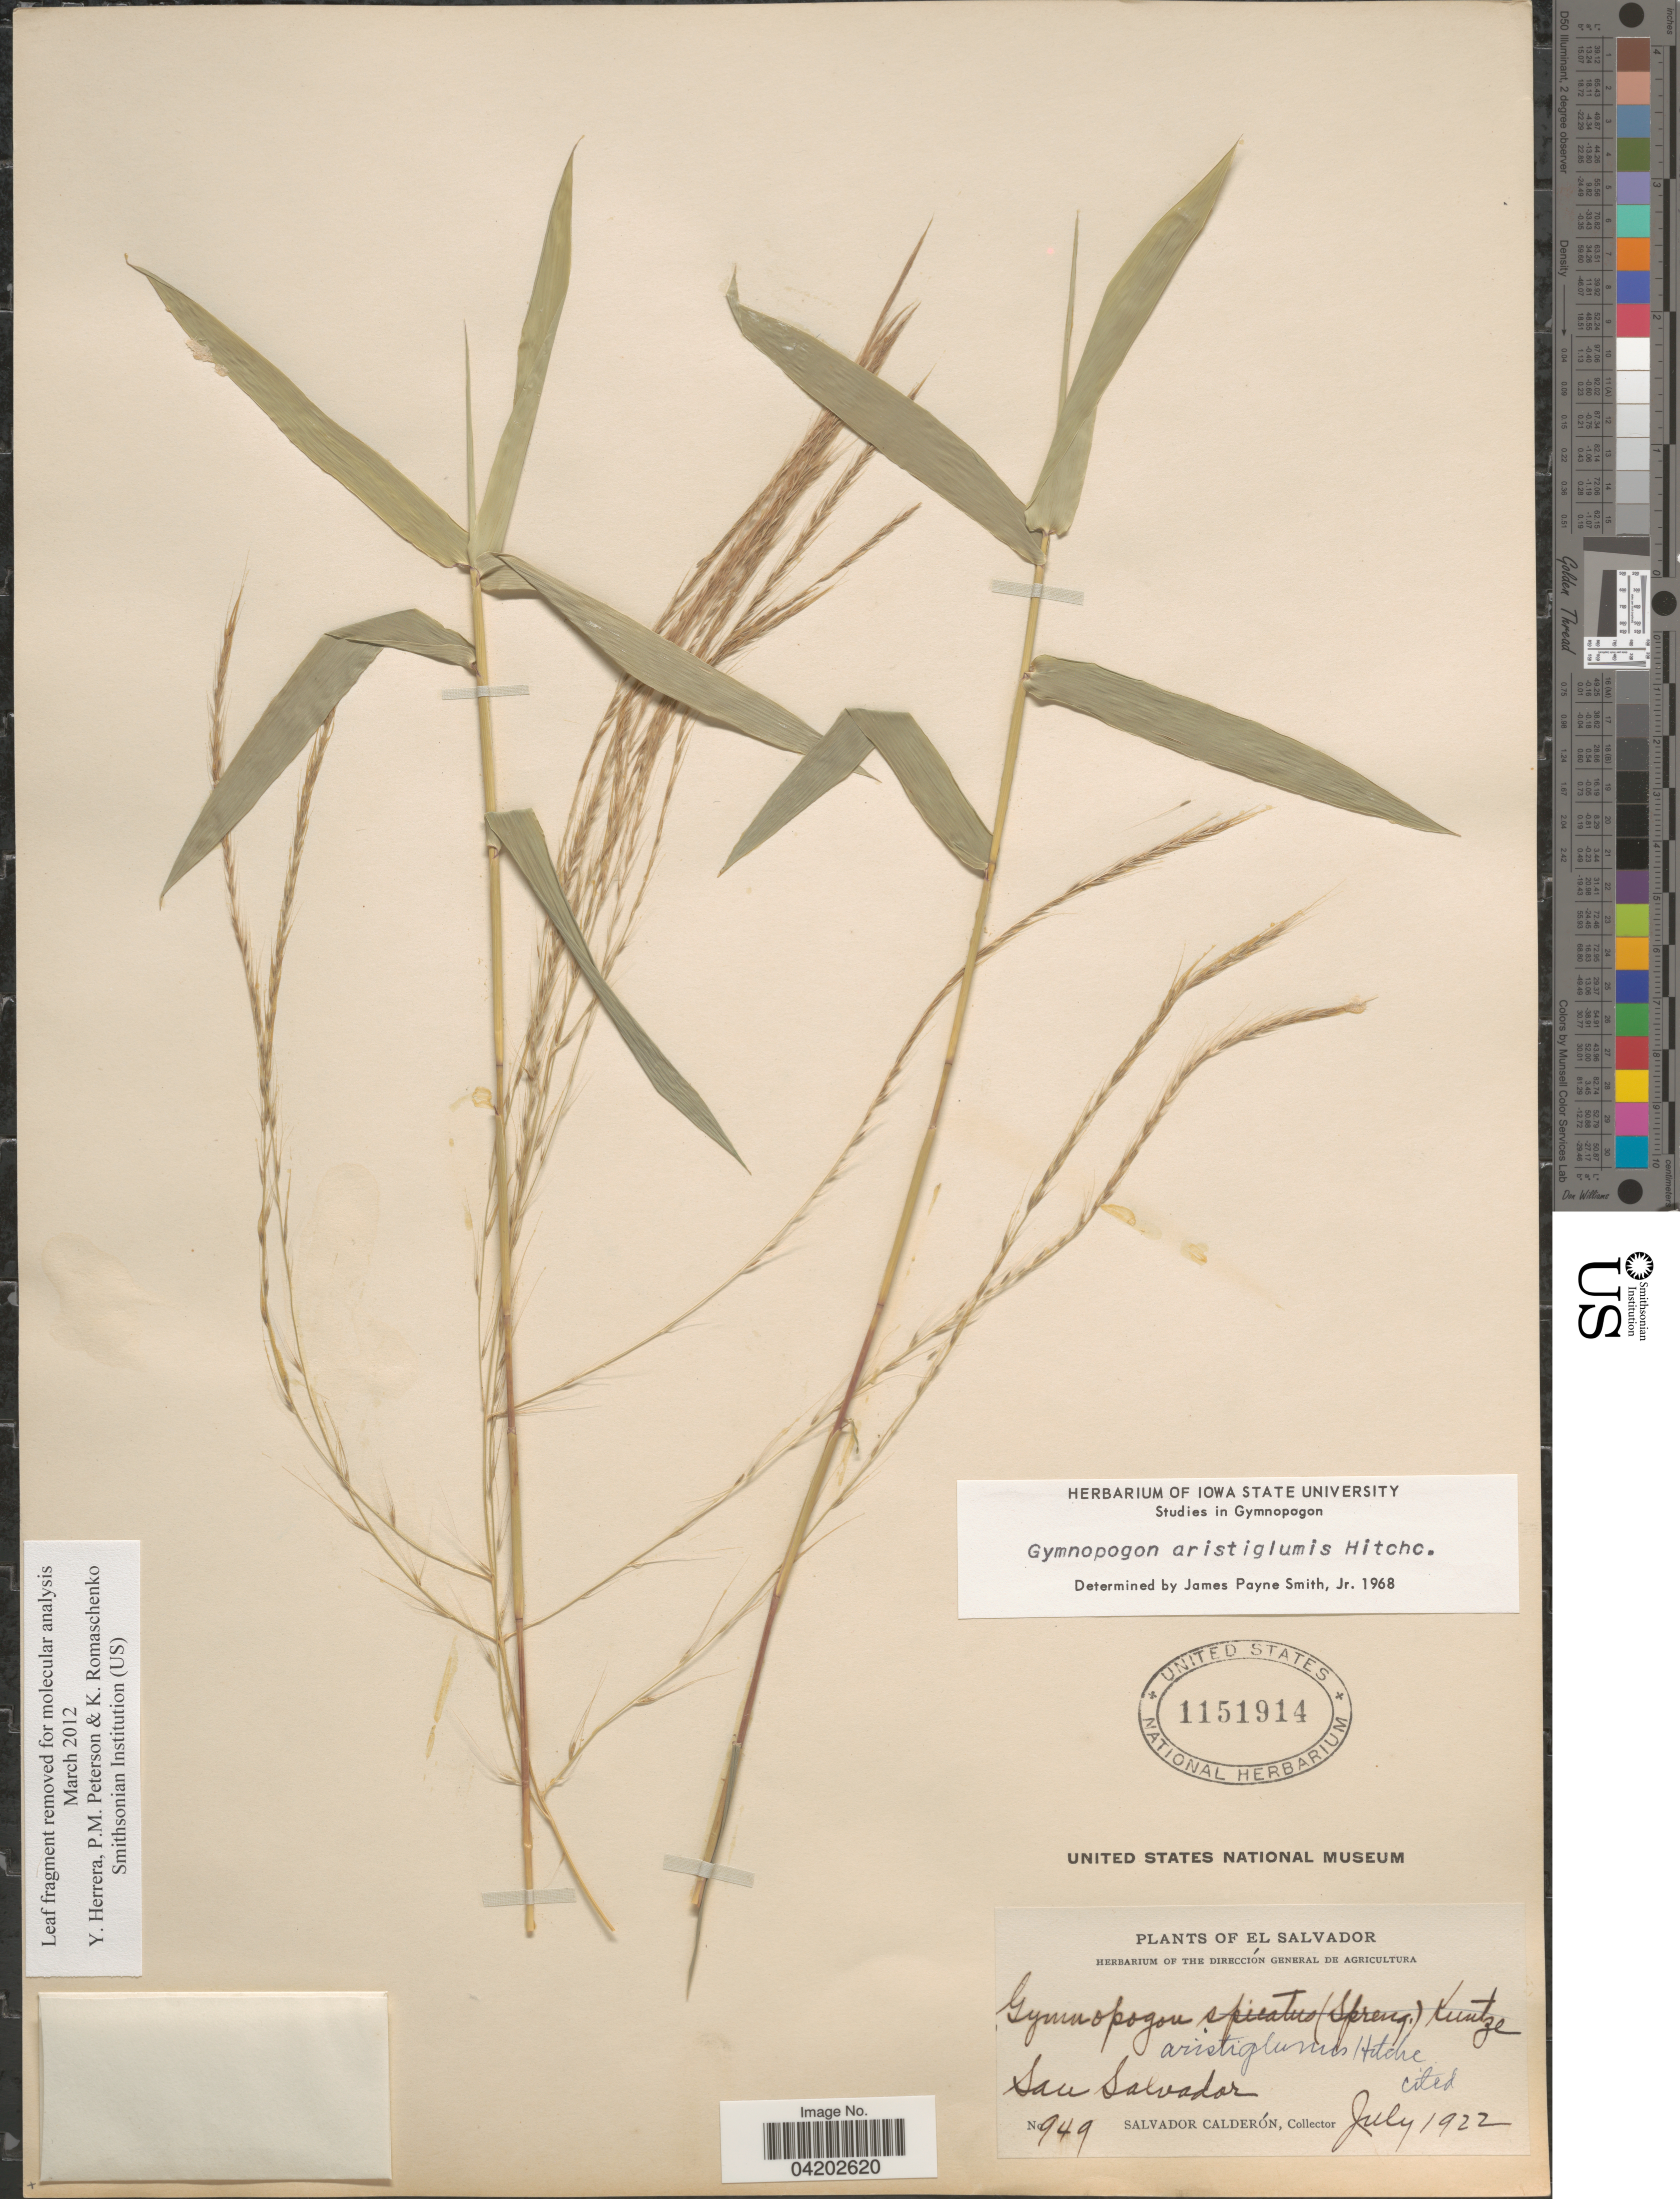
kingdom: Plantae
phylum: Tracheophyta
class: Liliopsida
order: Poales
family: Poaceae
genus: Gymnopogon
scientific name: Gymnopogon aristiglumis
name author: Hitchc.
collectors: S. Calderón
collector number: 949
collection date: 1922-07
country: El Salvador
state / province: San Salvador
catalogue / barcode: US 1151914